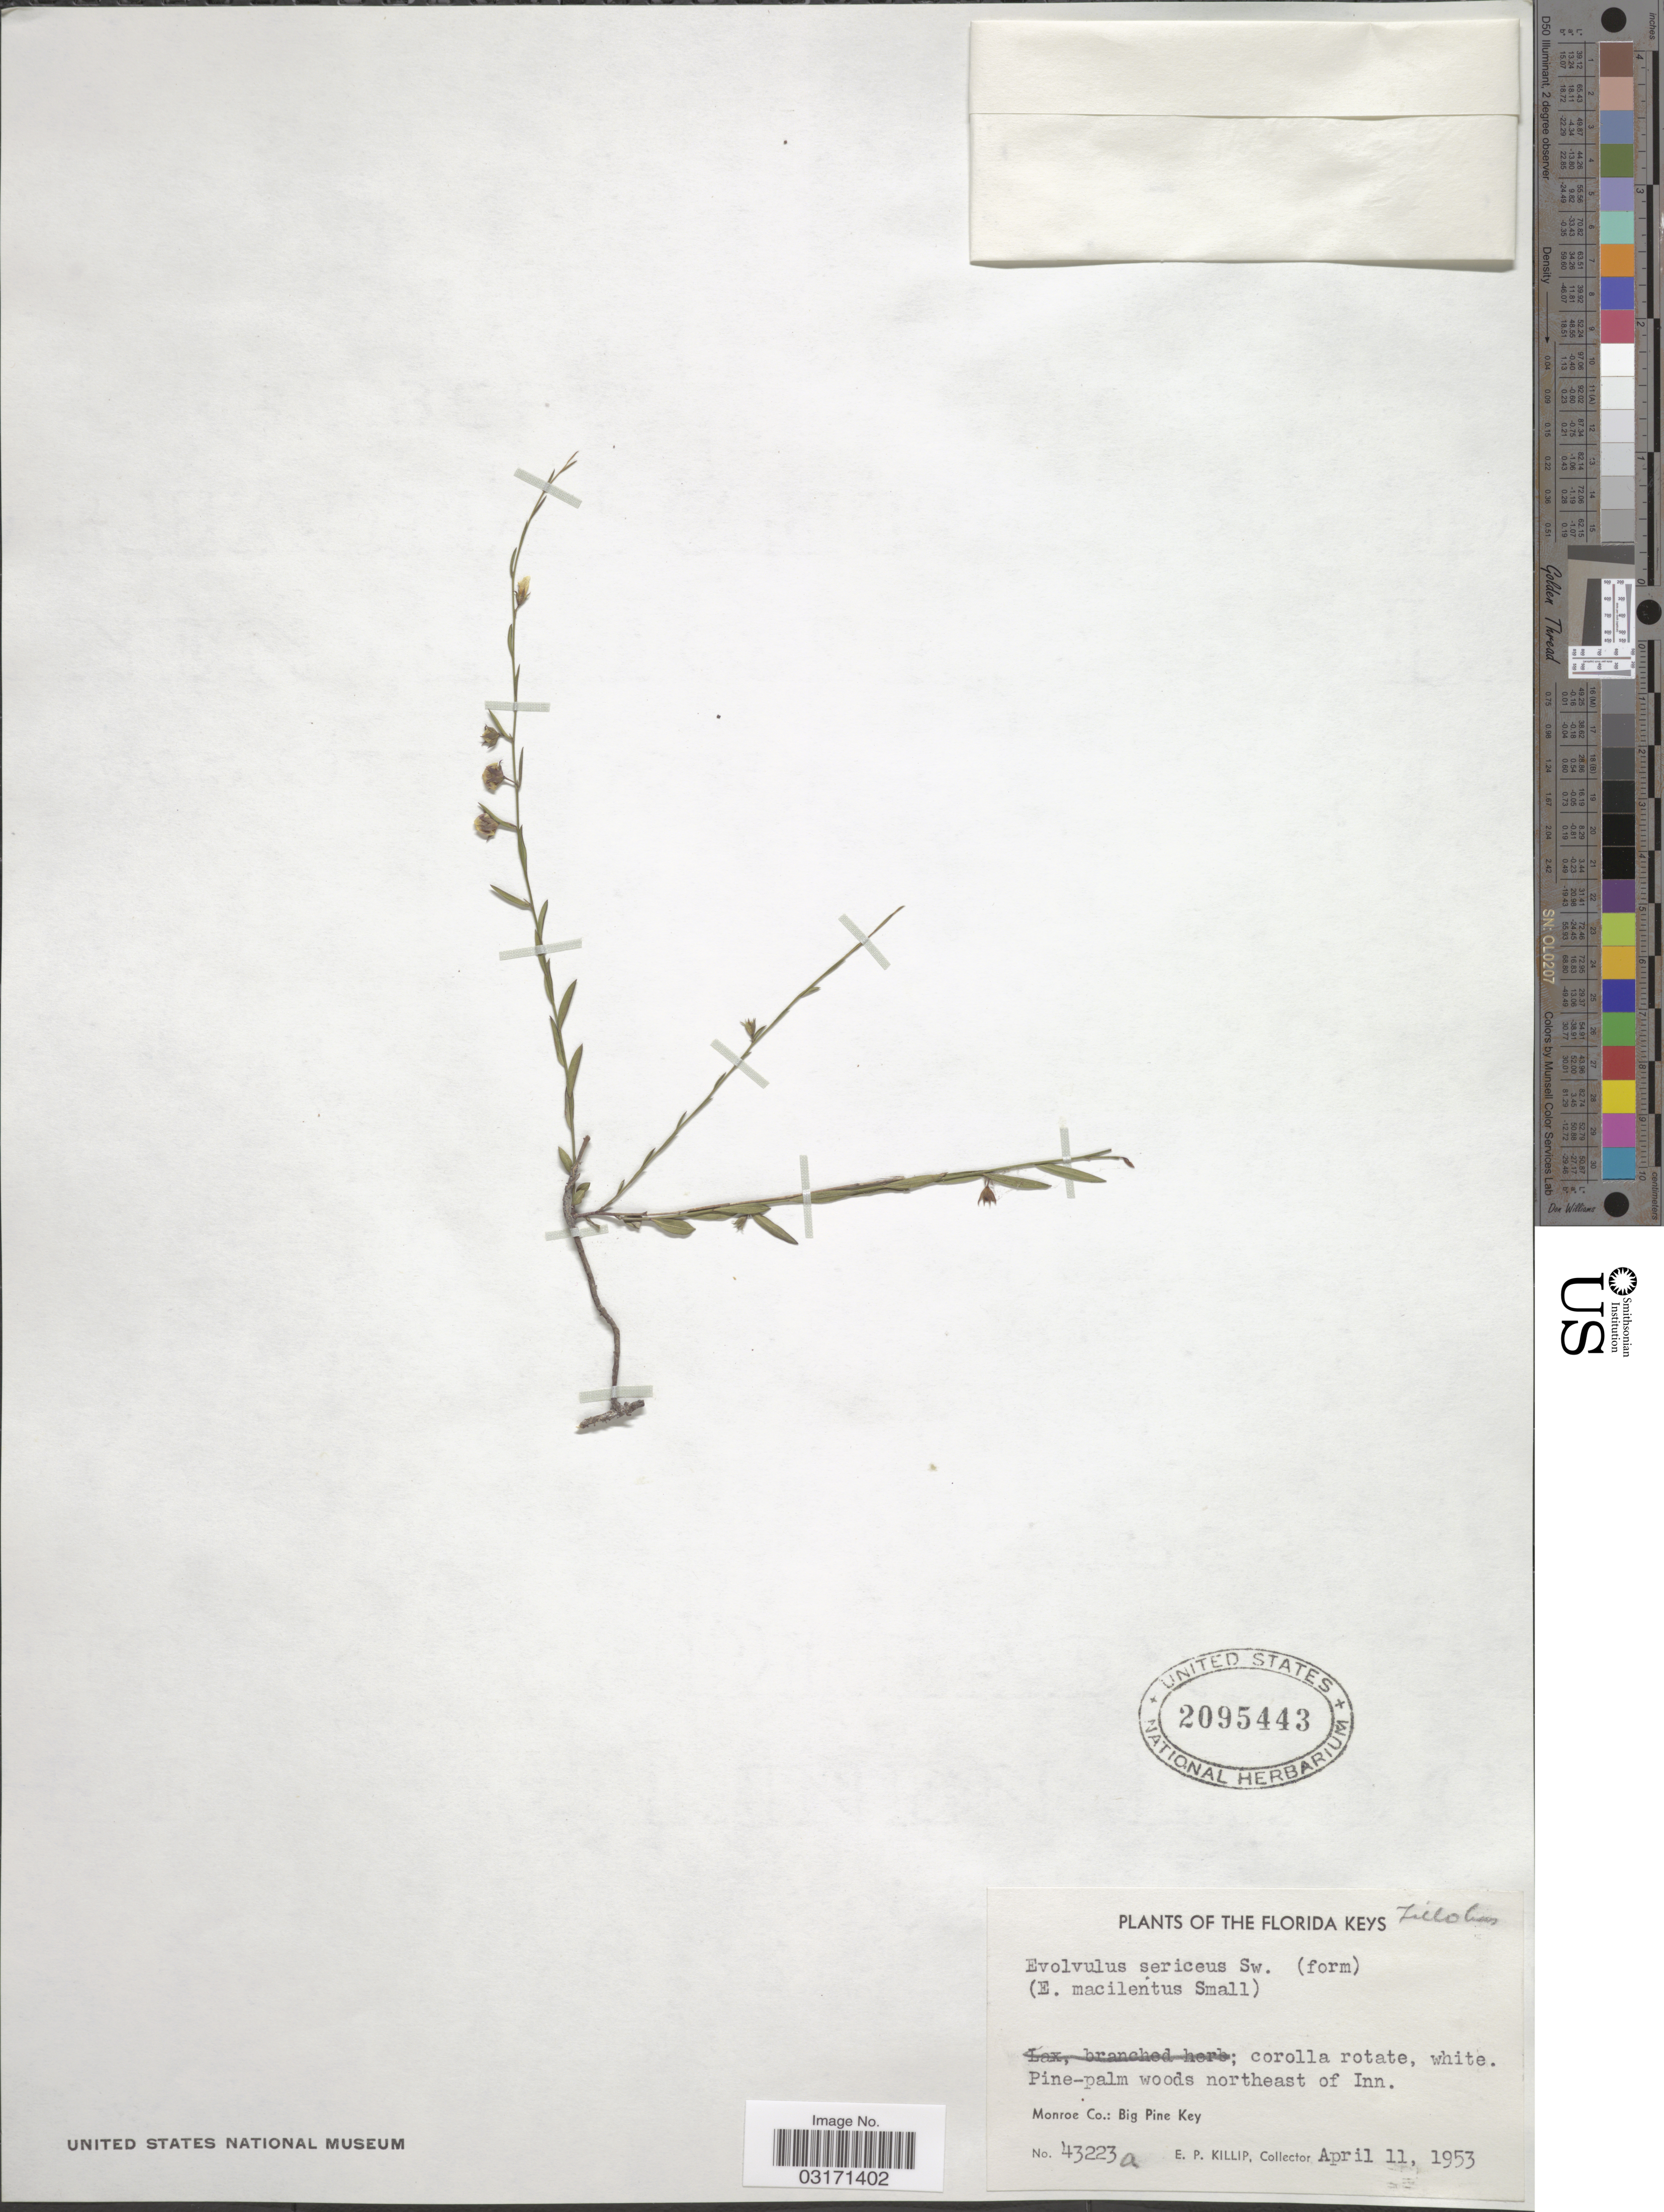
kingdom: Plantae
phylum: Tracheophyta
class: Magnoliopsida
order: Solanales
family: Convolvulaceae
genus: Evolvulus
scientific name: Evolvulus sericeus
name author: Sw.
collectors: E. P. Killip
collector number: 43223a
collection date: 1953-04-11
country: United States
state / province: Florida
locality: The Florida Keys, Pine-palm woods northeast of Inn, Monroe Co.: Big Pine Key.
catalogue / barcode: US 2095443